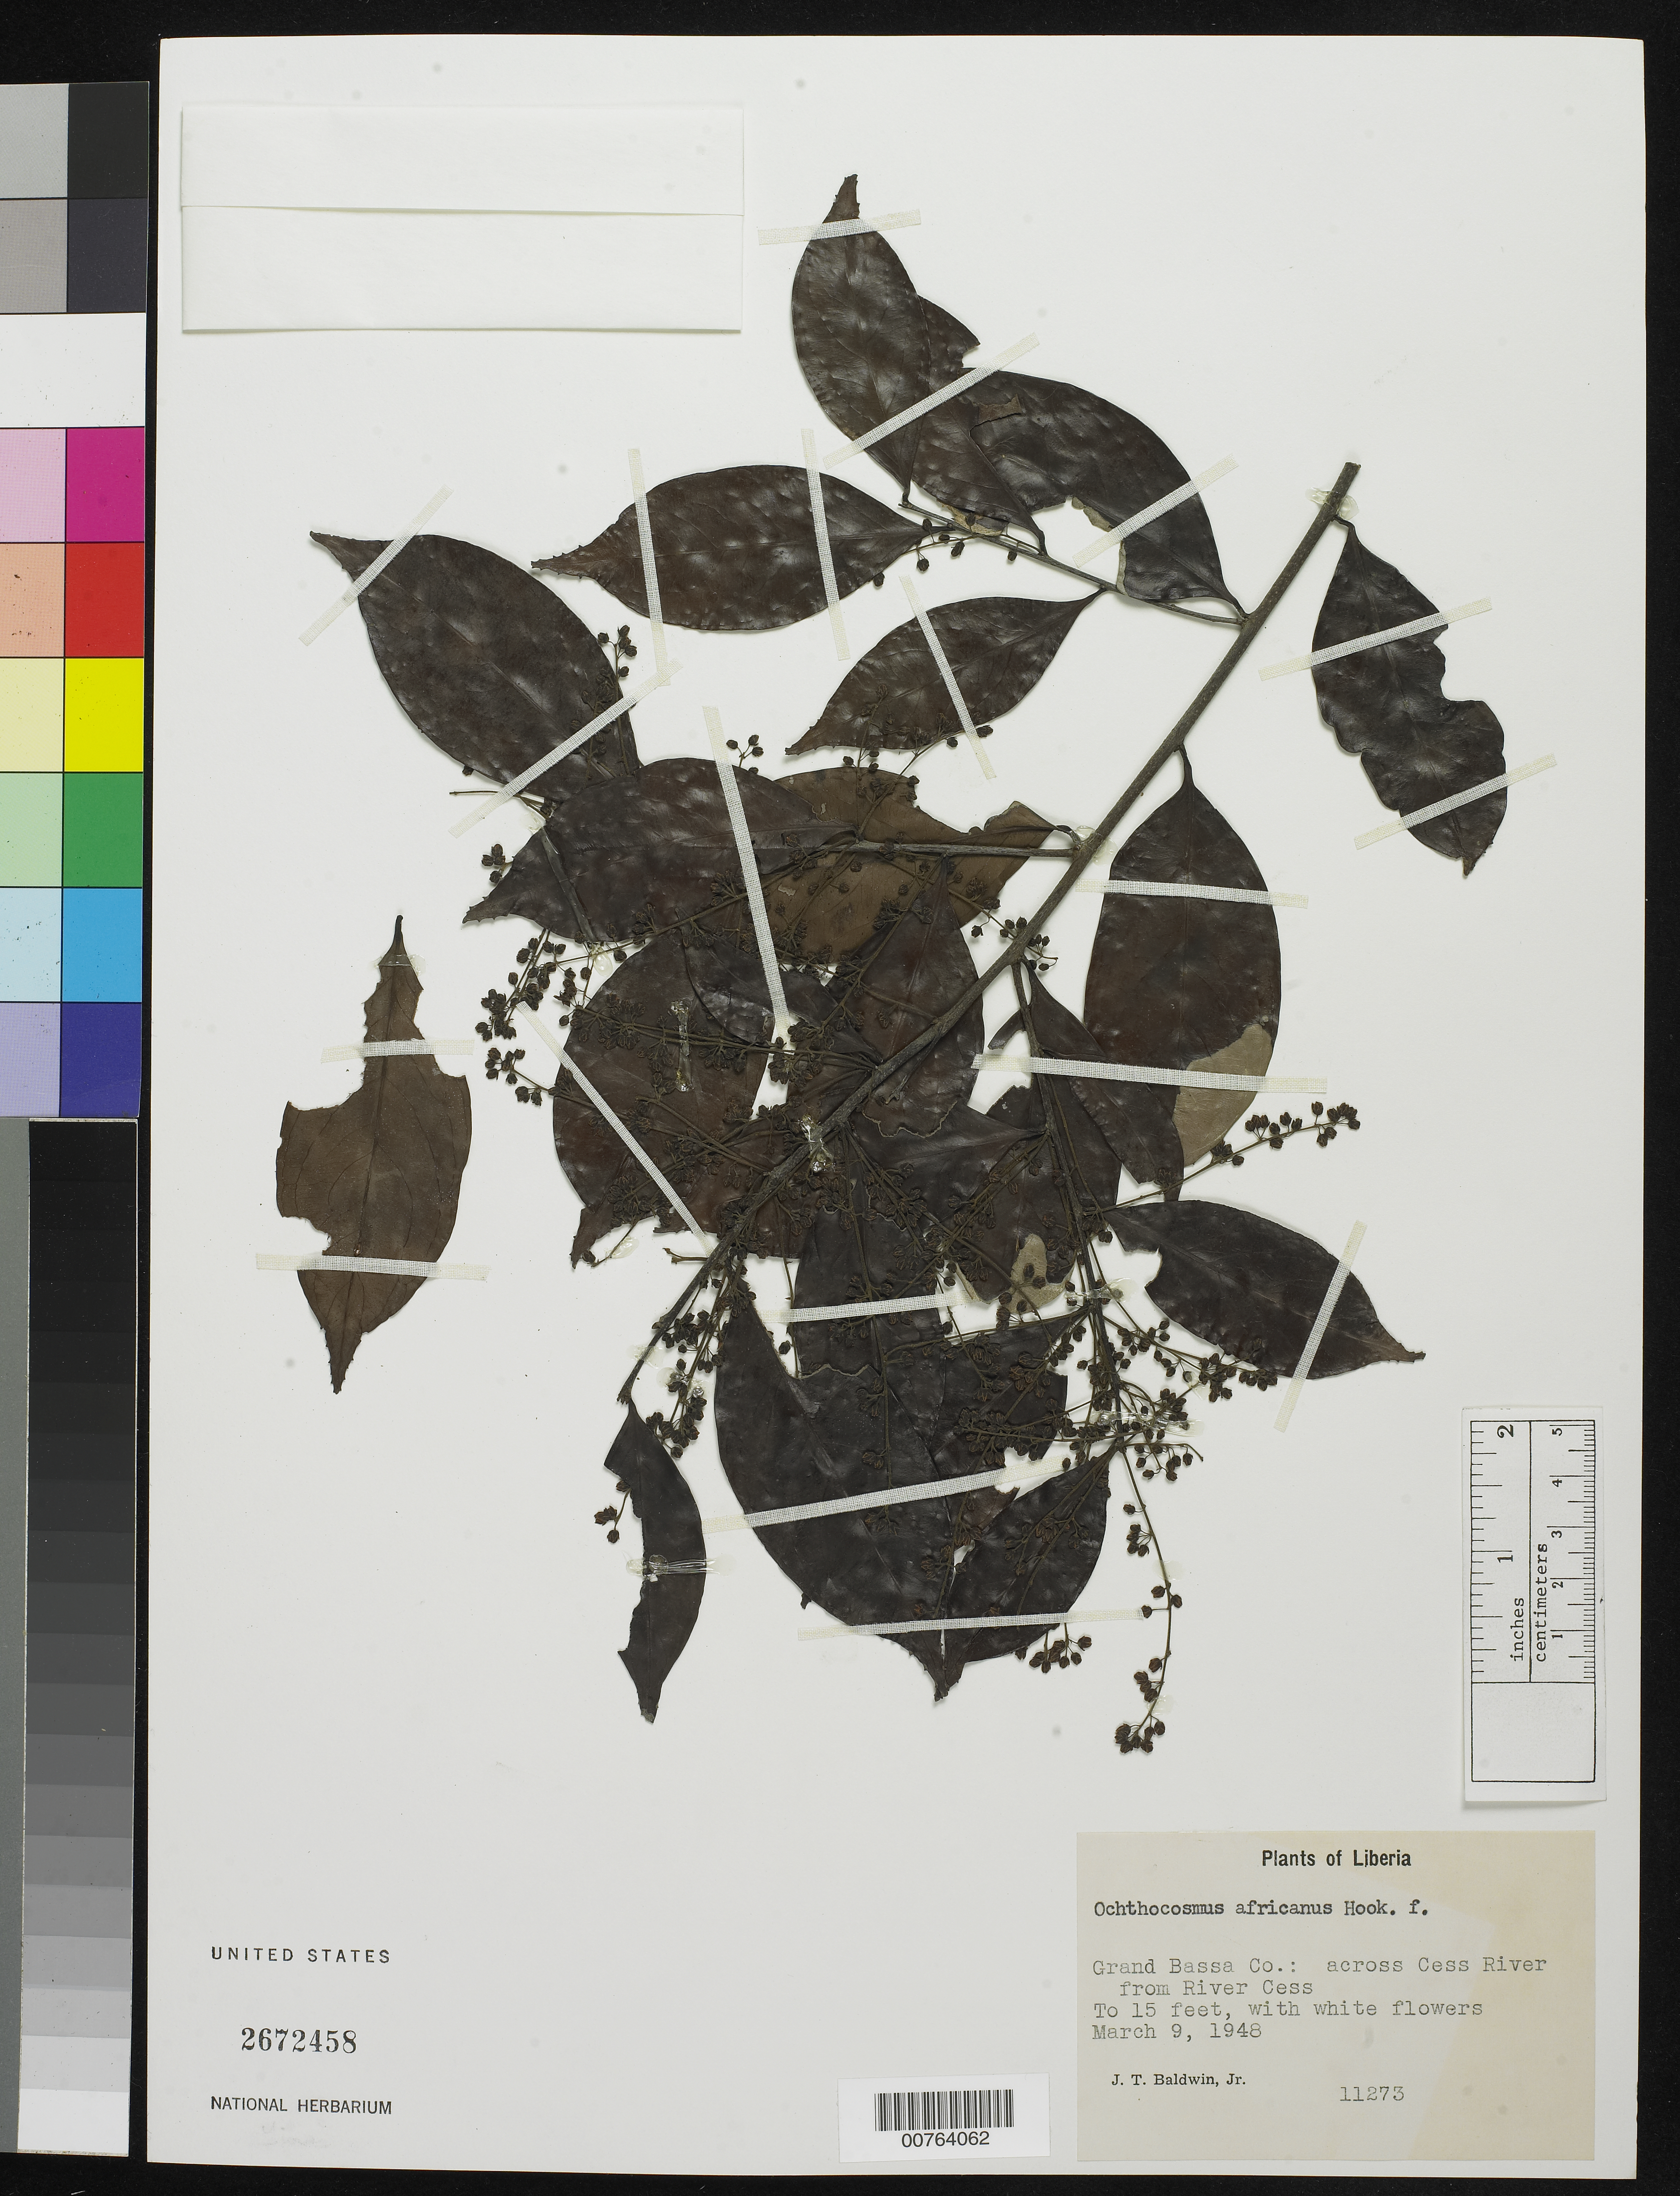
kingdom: Plantae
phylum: Tracheophyta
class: Magnoliopsida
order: Malpighiales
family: Ixonanthaceae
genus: Phyllocosmus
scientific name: Phyllocosmus africanus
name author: (Hook. f.) Klotzsch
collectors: J. T. Baldwin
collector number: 11273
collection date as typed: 9 Mar 1948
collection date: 1948-03-09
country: Liberia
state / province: Grand Bassa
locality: across Cess River from River Cess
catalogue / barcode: US 2672458